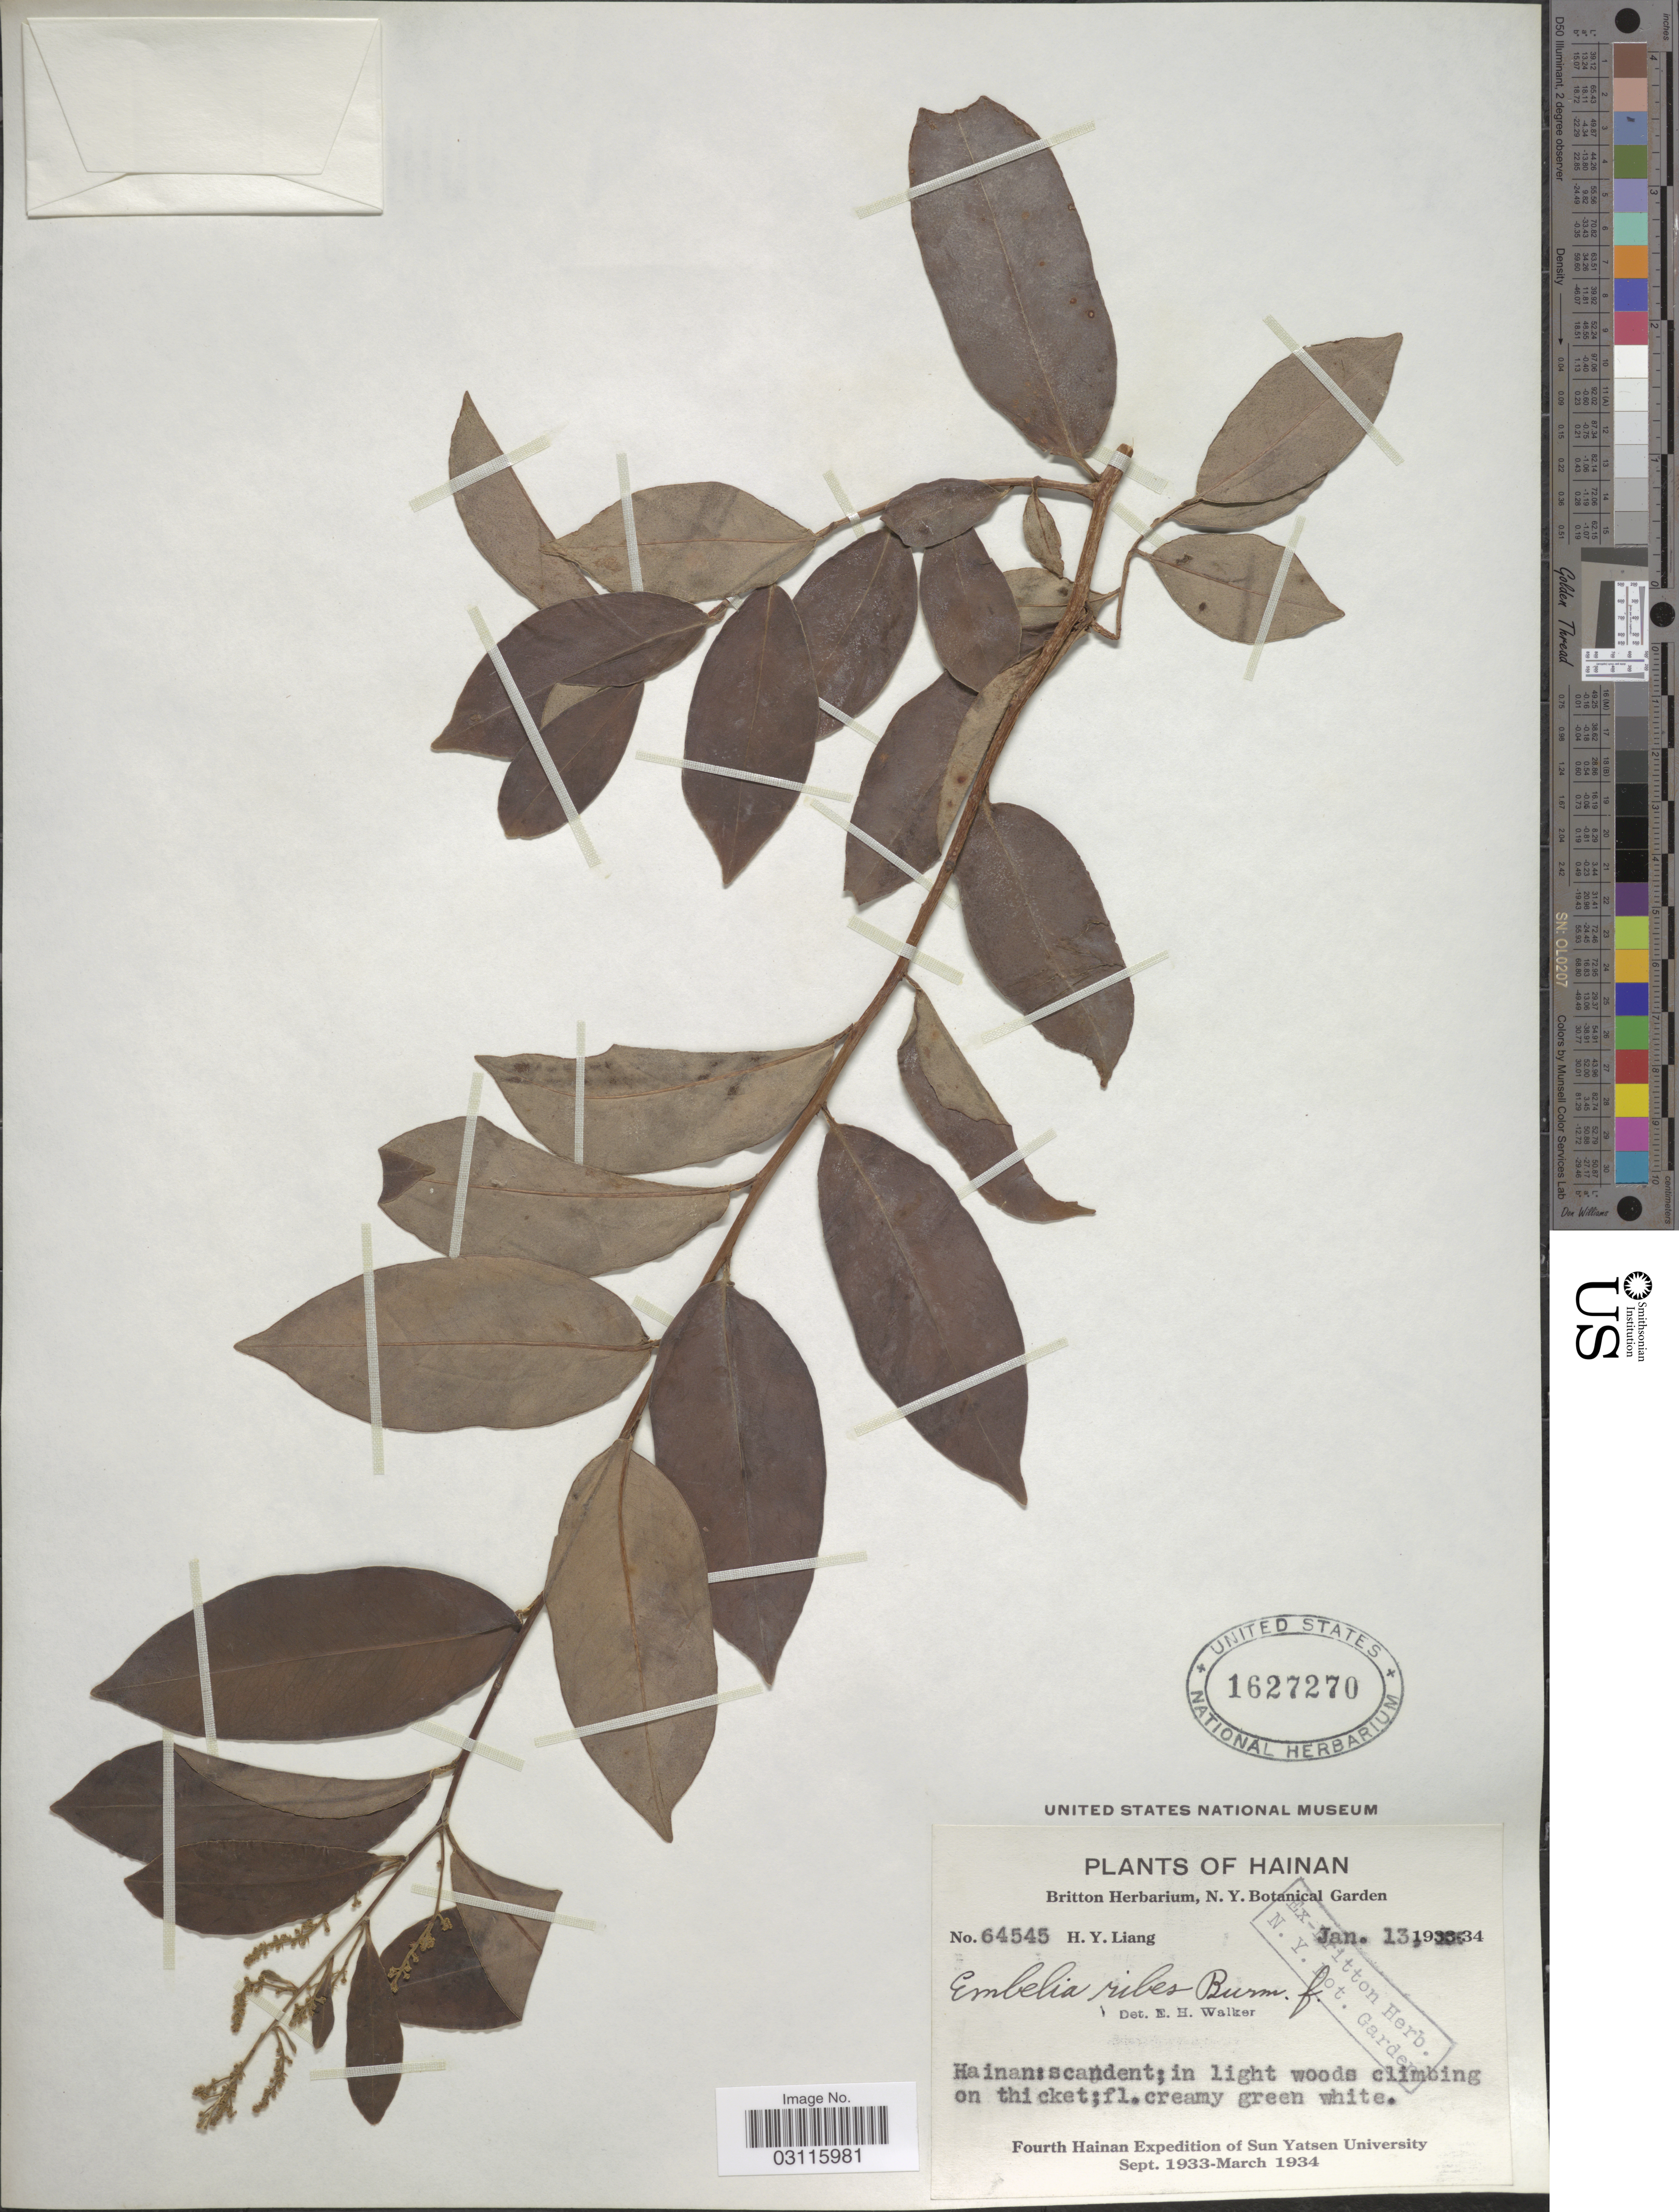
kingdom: Plantae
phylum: Tracheophyta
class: Magnoliopsida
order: Ericales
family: Primulaceae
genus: Embelia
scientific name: Embelia ribes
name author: Burm. f.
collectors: H. Y. Liang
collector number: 64545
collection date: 1934-01-13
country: China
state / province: Hainan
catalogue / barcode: US 1627270